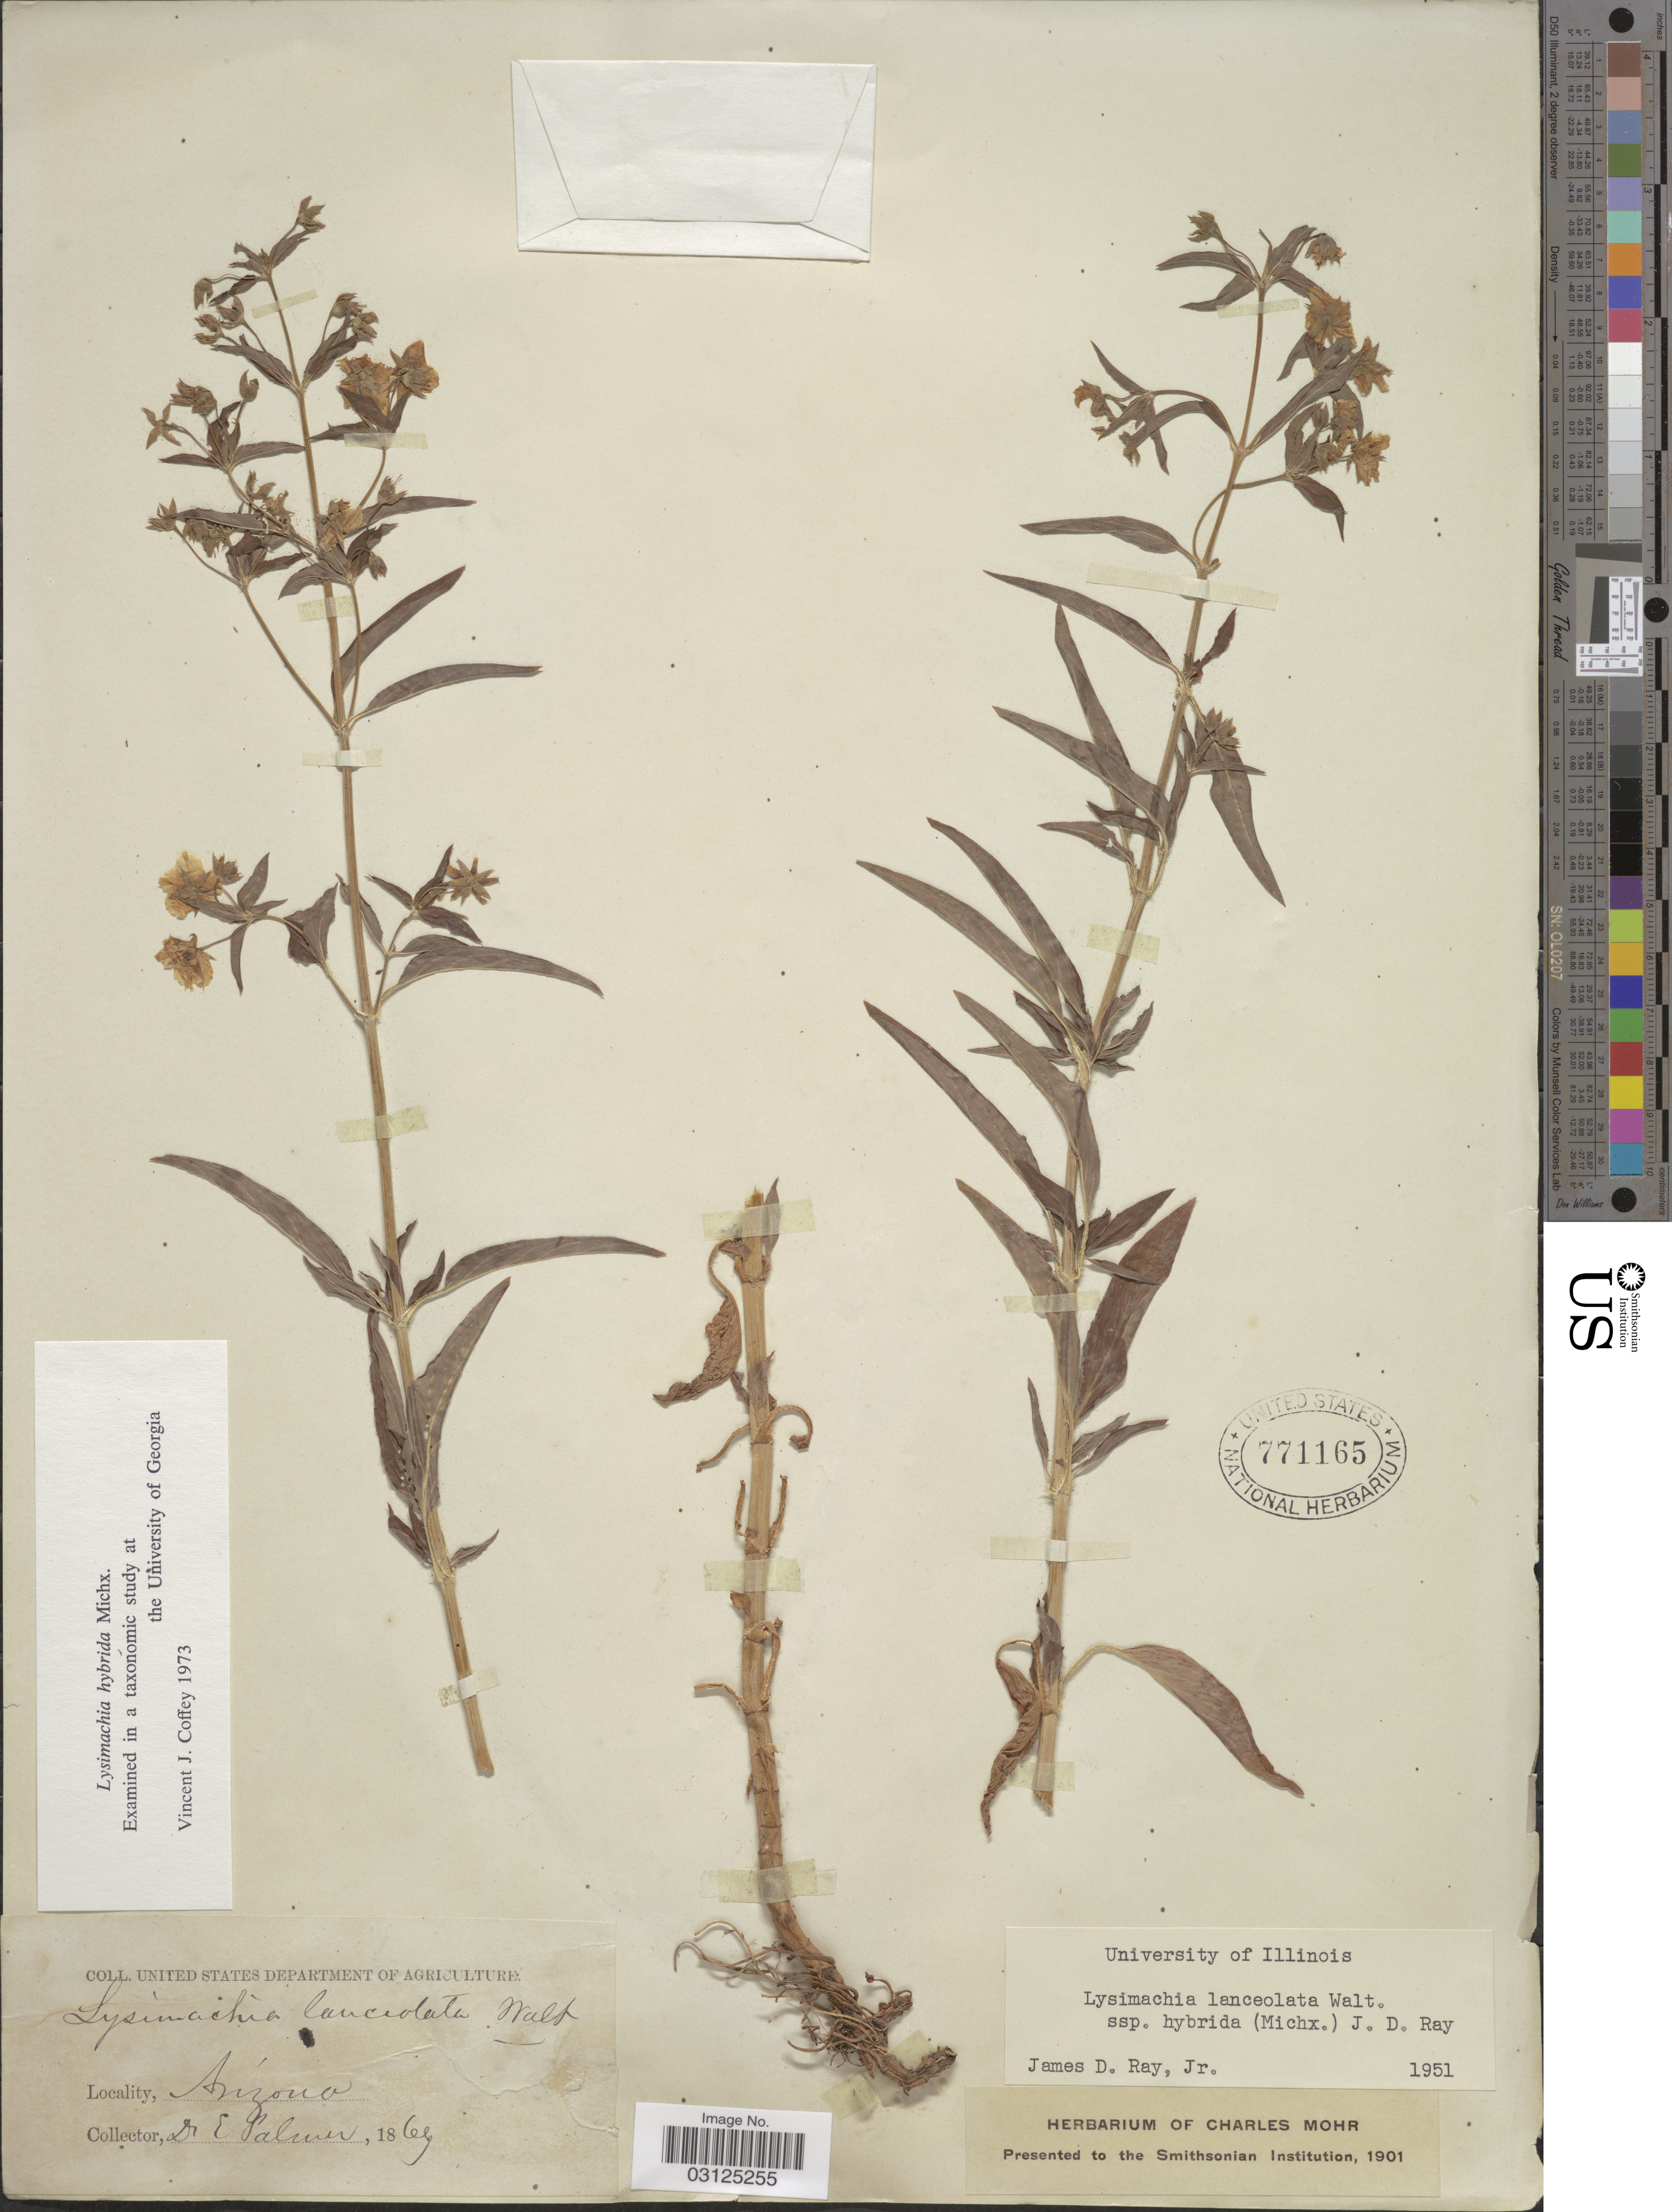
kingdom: Plantae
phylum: Tracheophyta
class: Magnoliopsida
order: Ericales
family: Primulaceae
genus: Lysimachia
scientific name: Lysimachia hybrida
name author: Michx.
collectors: E. Palmer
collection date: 1869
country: United States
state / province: Arizona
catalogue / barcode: US 771165